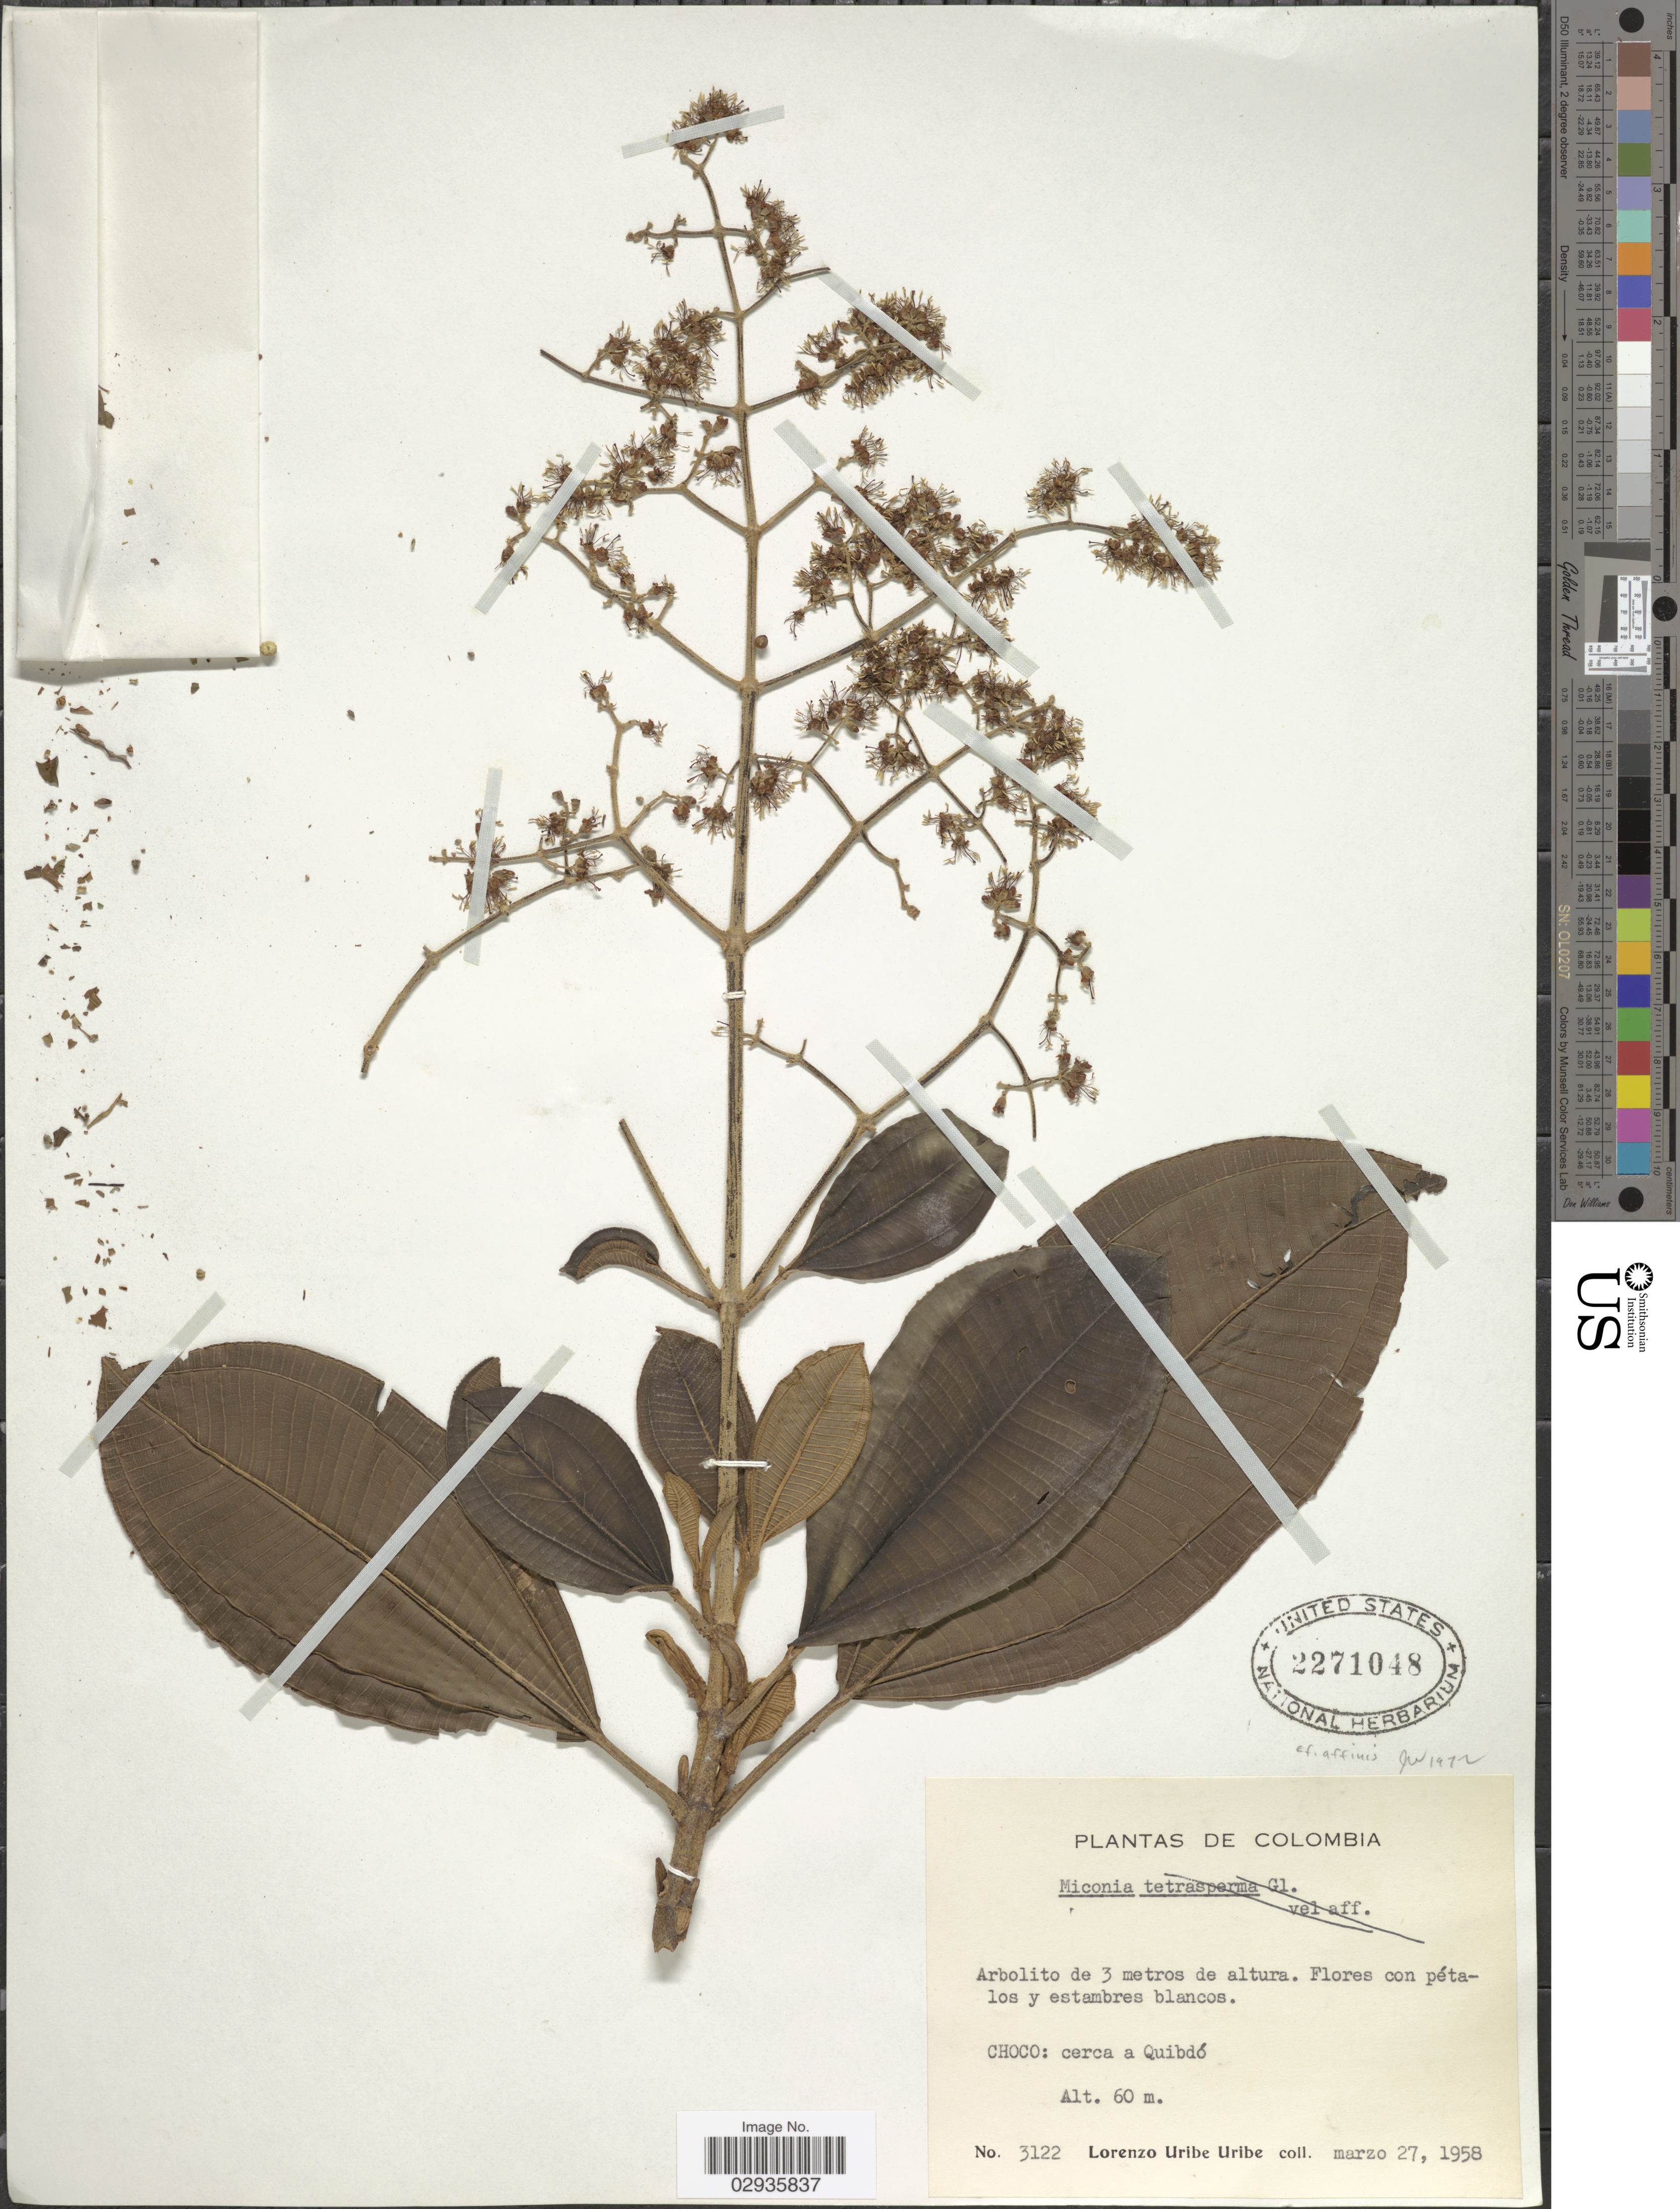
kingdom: Plantae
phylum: Tracheophyta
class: Magnoliopsida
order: Myrtales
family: Melastomataceae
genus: Miconia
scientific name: Miconia affinis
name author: DC.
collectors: L. Uribe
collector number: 3122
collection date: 1958-03-27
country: Colombia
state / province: Chocó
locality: Cerca a Quibdó.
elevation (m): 60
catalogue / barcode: US 2271048